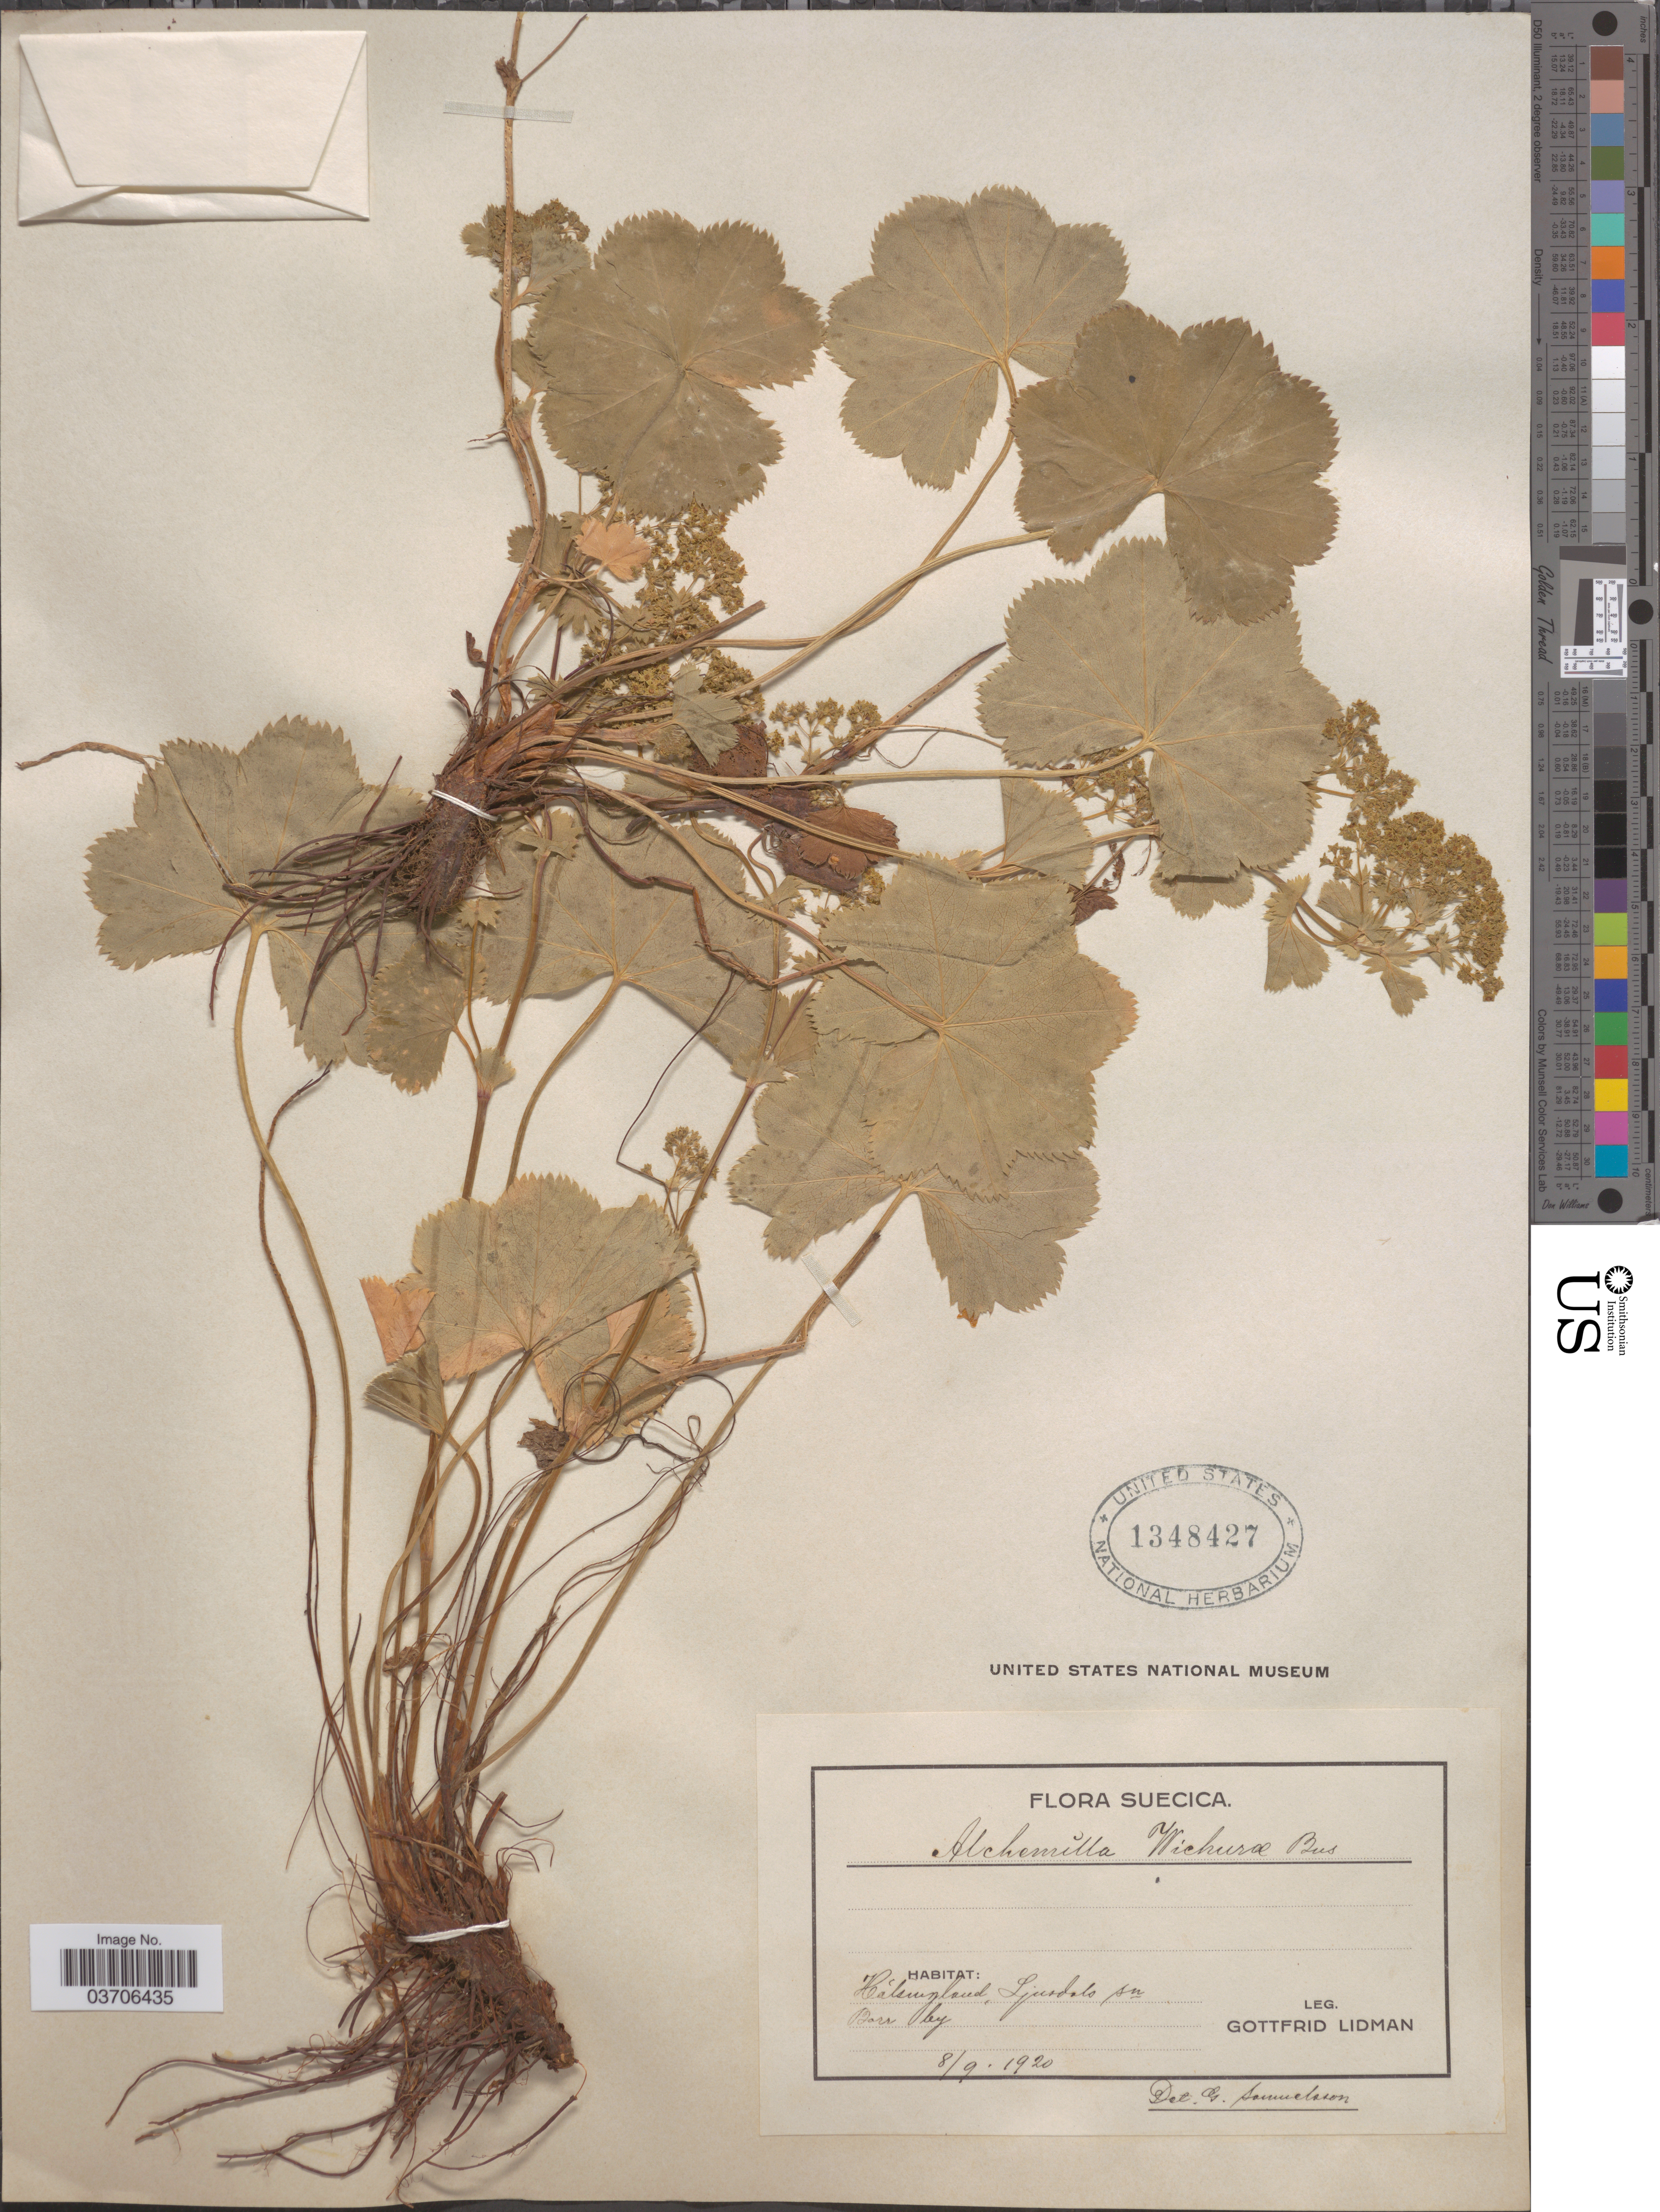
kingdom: Plantae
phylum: Tracheophyta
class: Magnoliopsida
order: Rosales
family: Rosaceae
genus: Alchemilla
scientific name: Alchemilla wichurae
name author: (Buser) Stefánsson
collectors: G. Lidman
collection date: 1920-09-08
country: Sweden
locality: Suecica. Hálswyland, Ljurdals sn Barr by.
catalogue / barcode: US 1348427